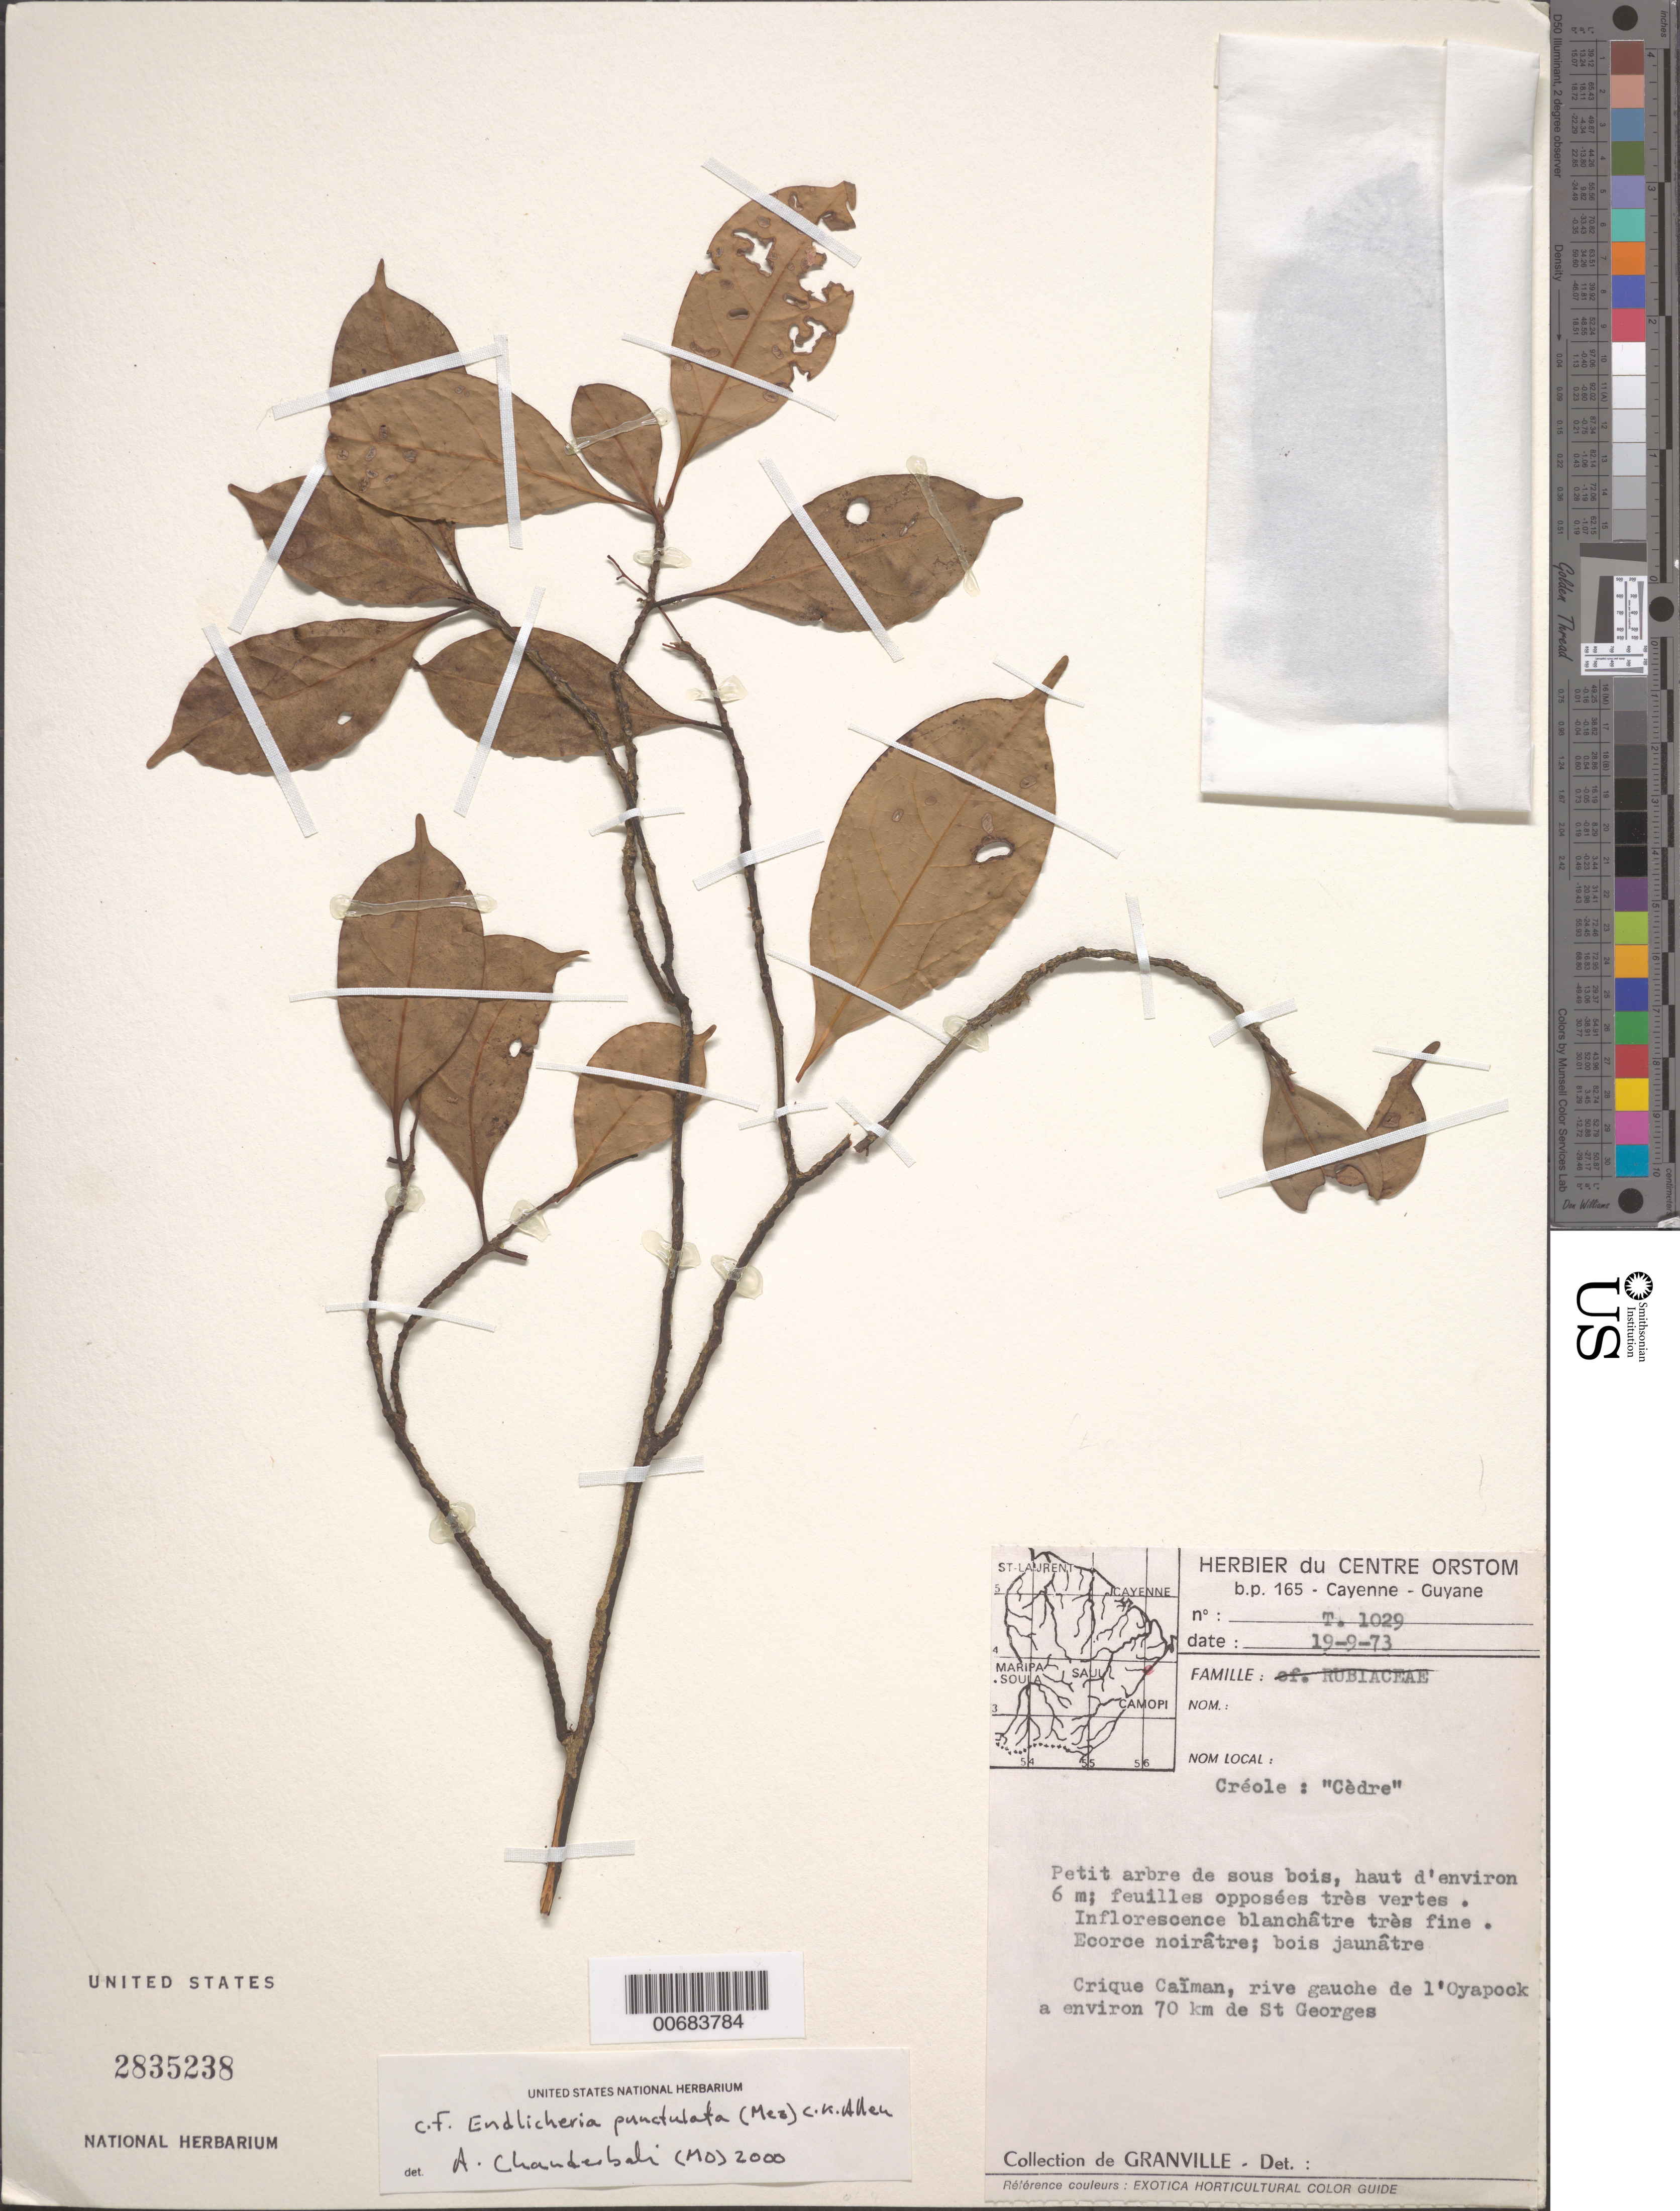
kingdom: Plantae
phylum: Tracheophyta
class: Magnoliopsida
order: Laurales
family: Lauraceae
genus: Endlicheria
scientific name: Endlicheria punctulata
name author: (Mez) C.K. Allen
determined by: Chanderbali, Andre Shashi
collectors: J.-J. de Granville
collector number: T 1029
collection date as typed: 19-Sep-73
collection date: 1973-09-19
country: French Guiana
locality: Crique Caïman, rive gauche de l'Oyapock, 70 km de St. Georges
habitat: Sous bois, haut d' environ 6 m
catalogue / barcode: US 2835238